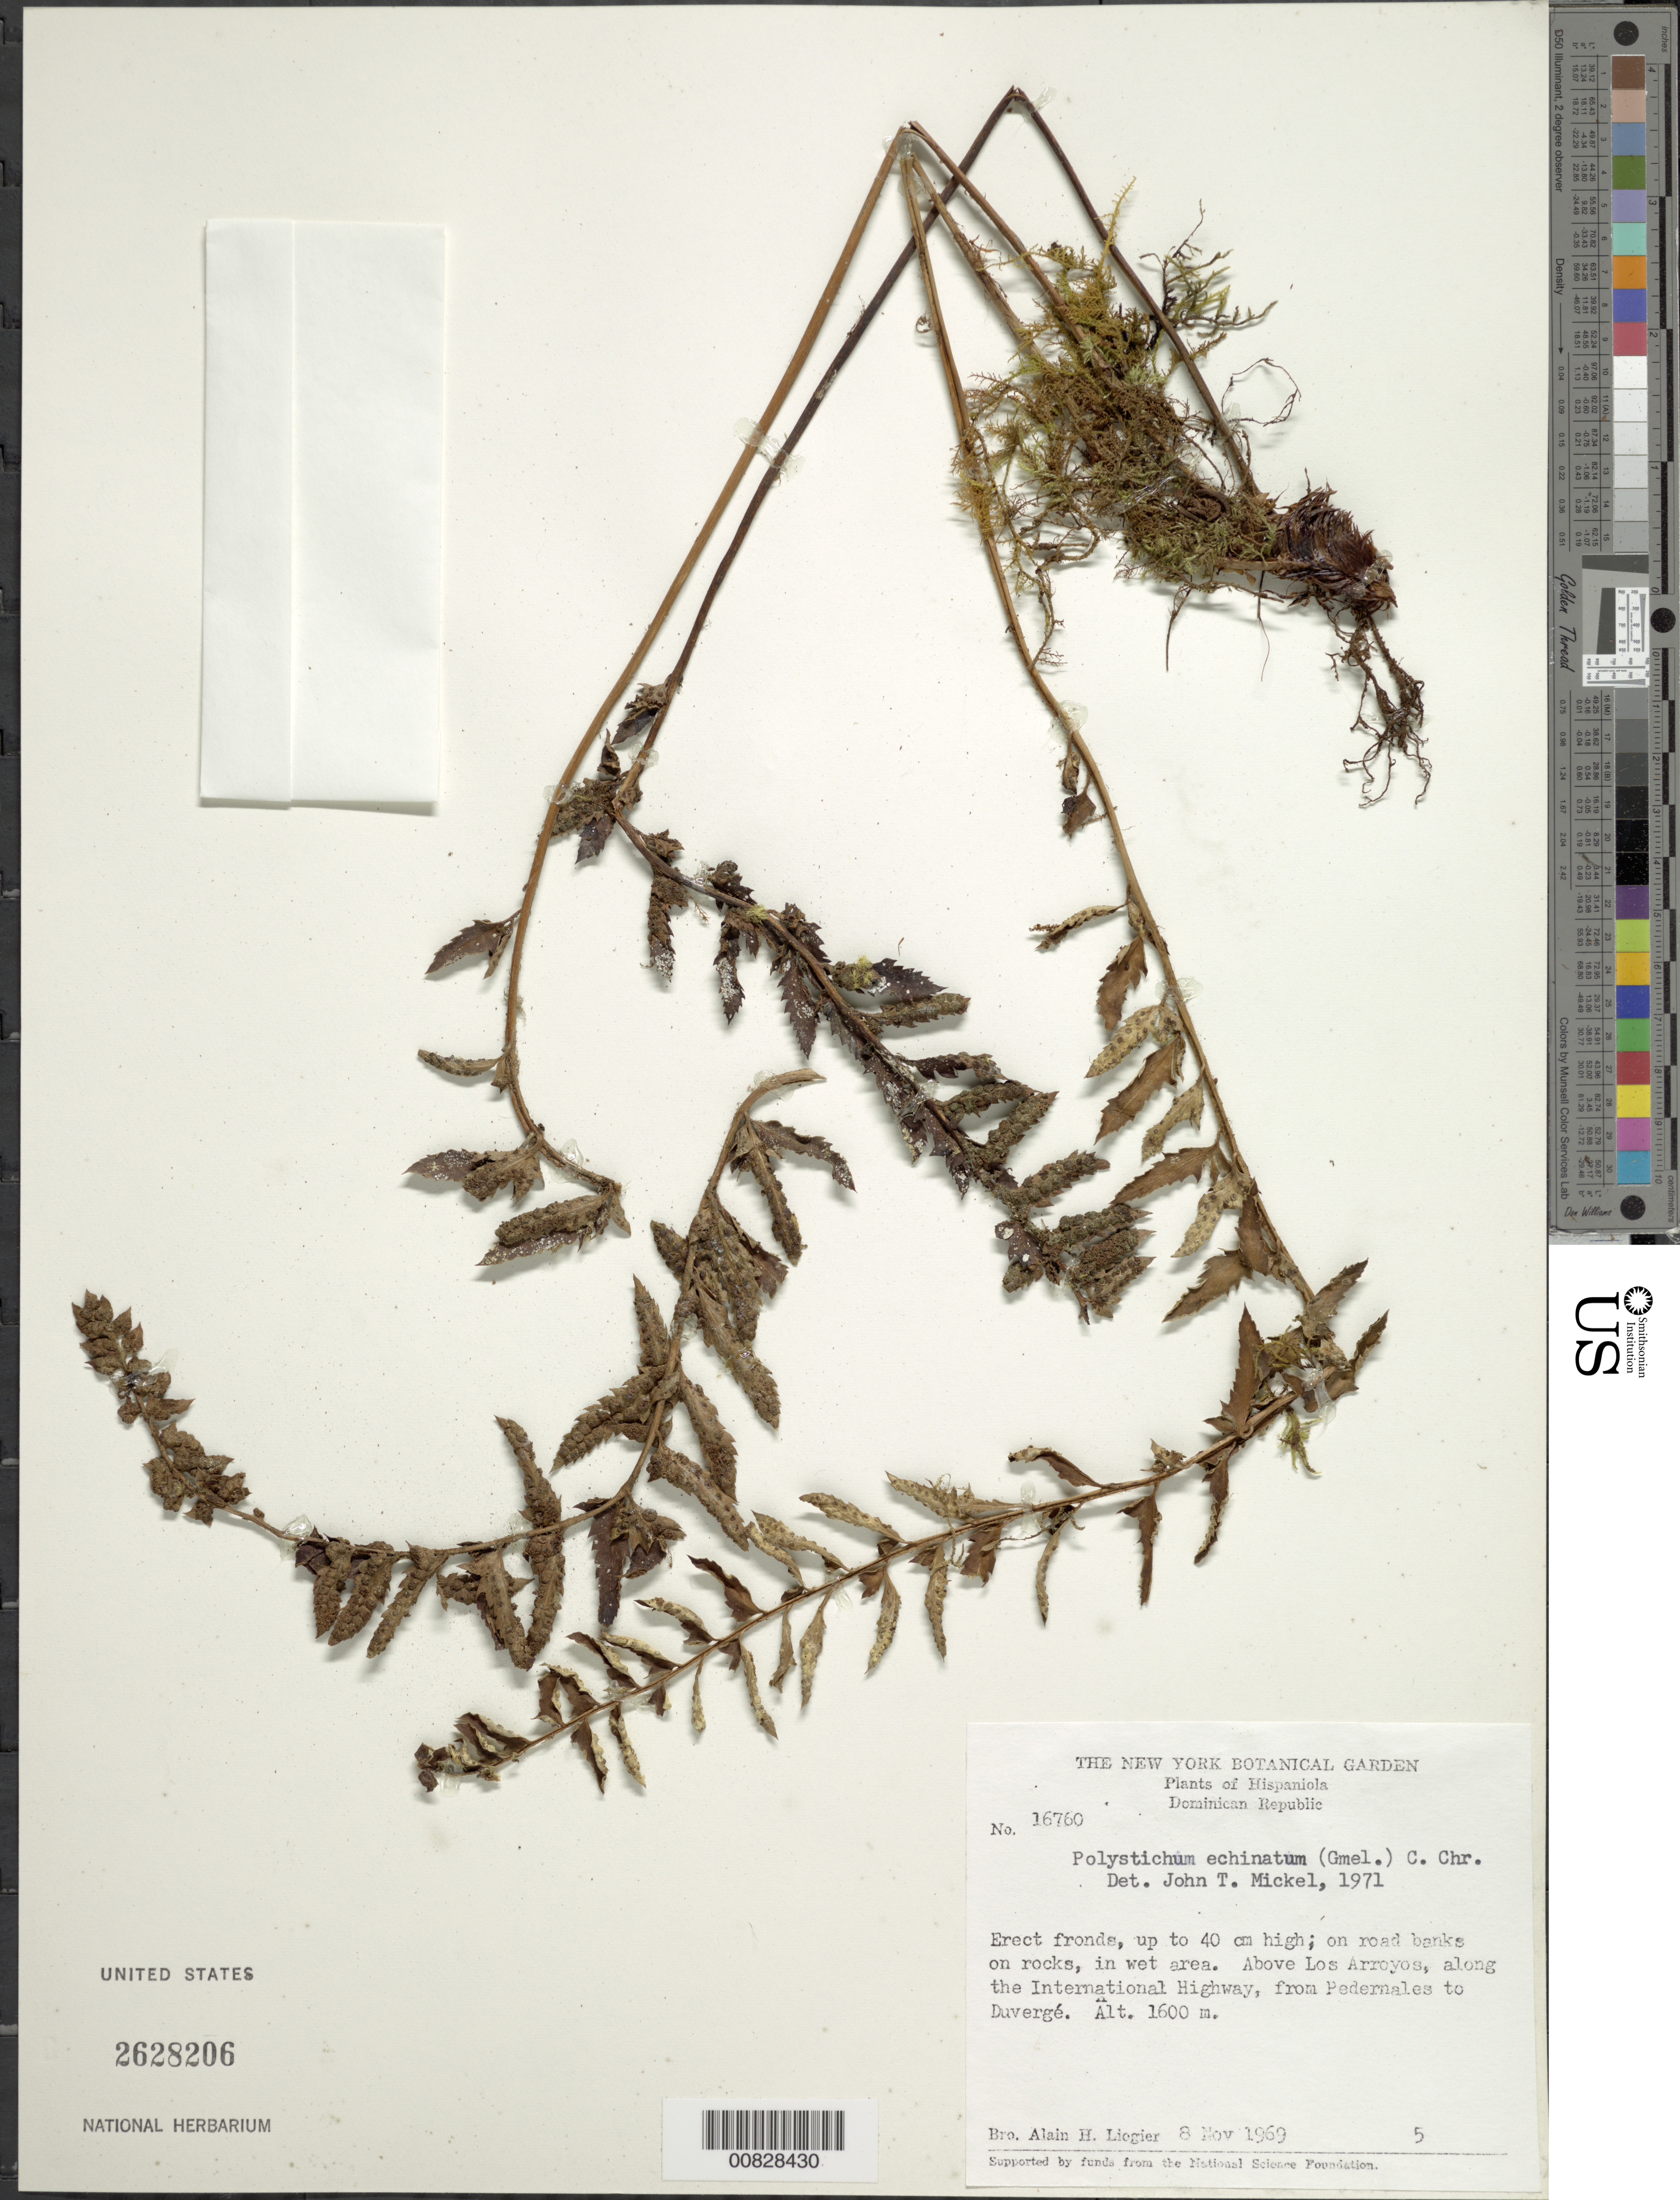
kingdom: Plantae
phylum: Tracheophyta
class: Polypodiopsida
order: Polypodiales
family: Dryopteridaceae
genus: Polystichum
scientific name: Polystichum echinatum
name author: (J.F. Gmel.) C. Chr.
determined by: Mickel, J. T., (NY), New York Botanical Garden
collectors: A. H. Liogier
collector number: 16760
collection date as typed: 08 Nov 1969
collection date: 1969-11-08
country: Dominican Republic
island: Hispaniola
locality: Los Arroyos, along International Highway, from Pedernales to Duvergé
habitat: On road bankds on rocks, in wet area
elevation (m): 1600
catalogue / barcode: US 2826206